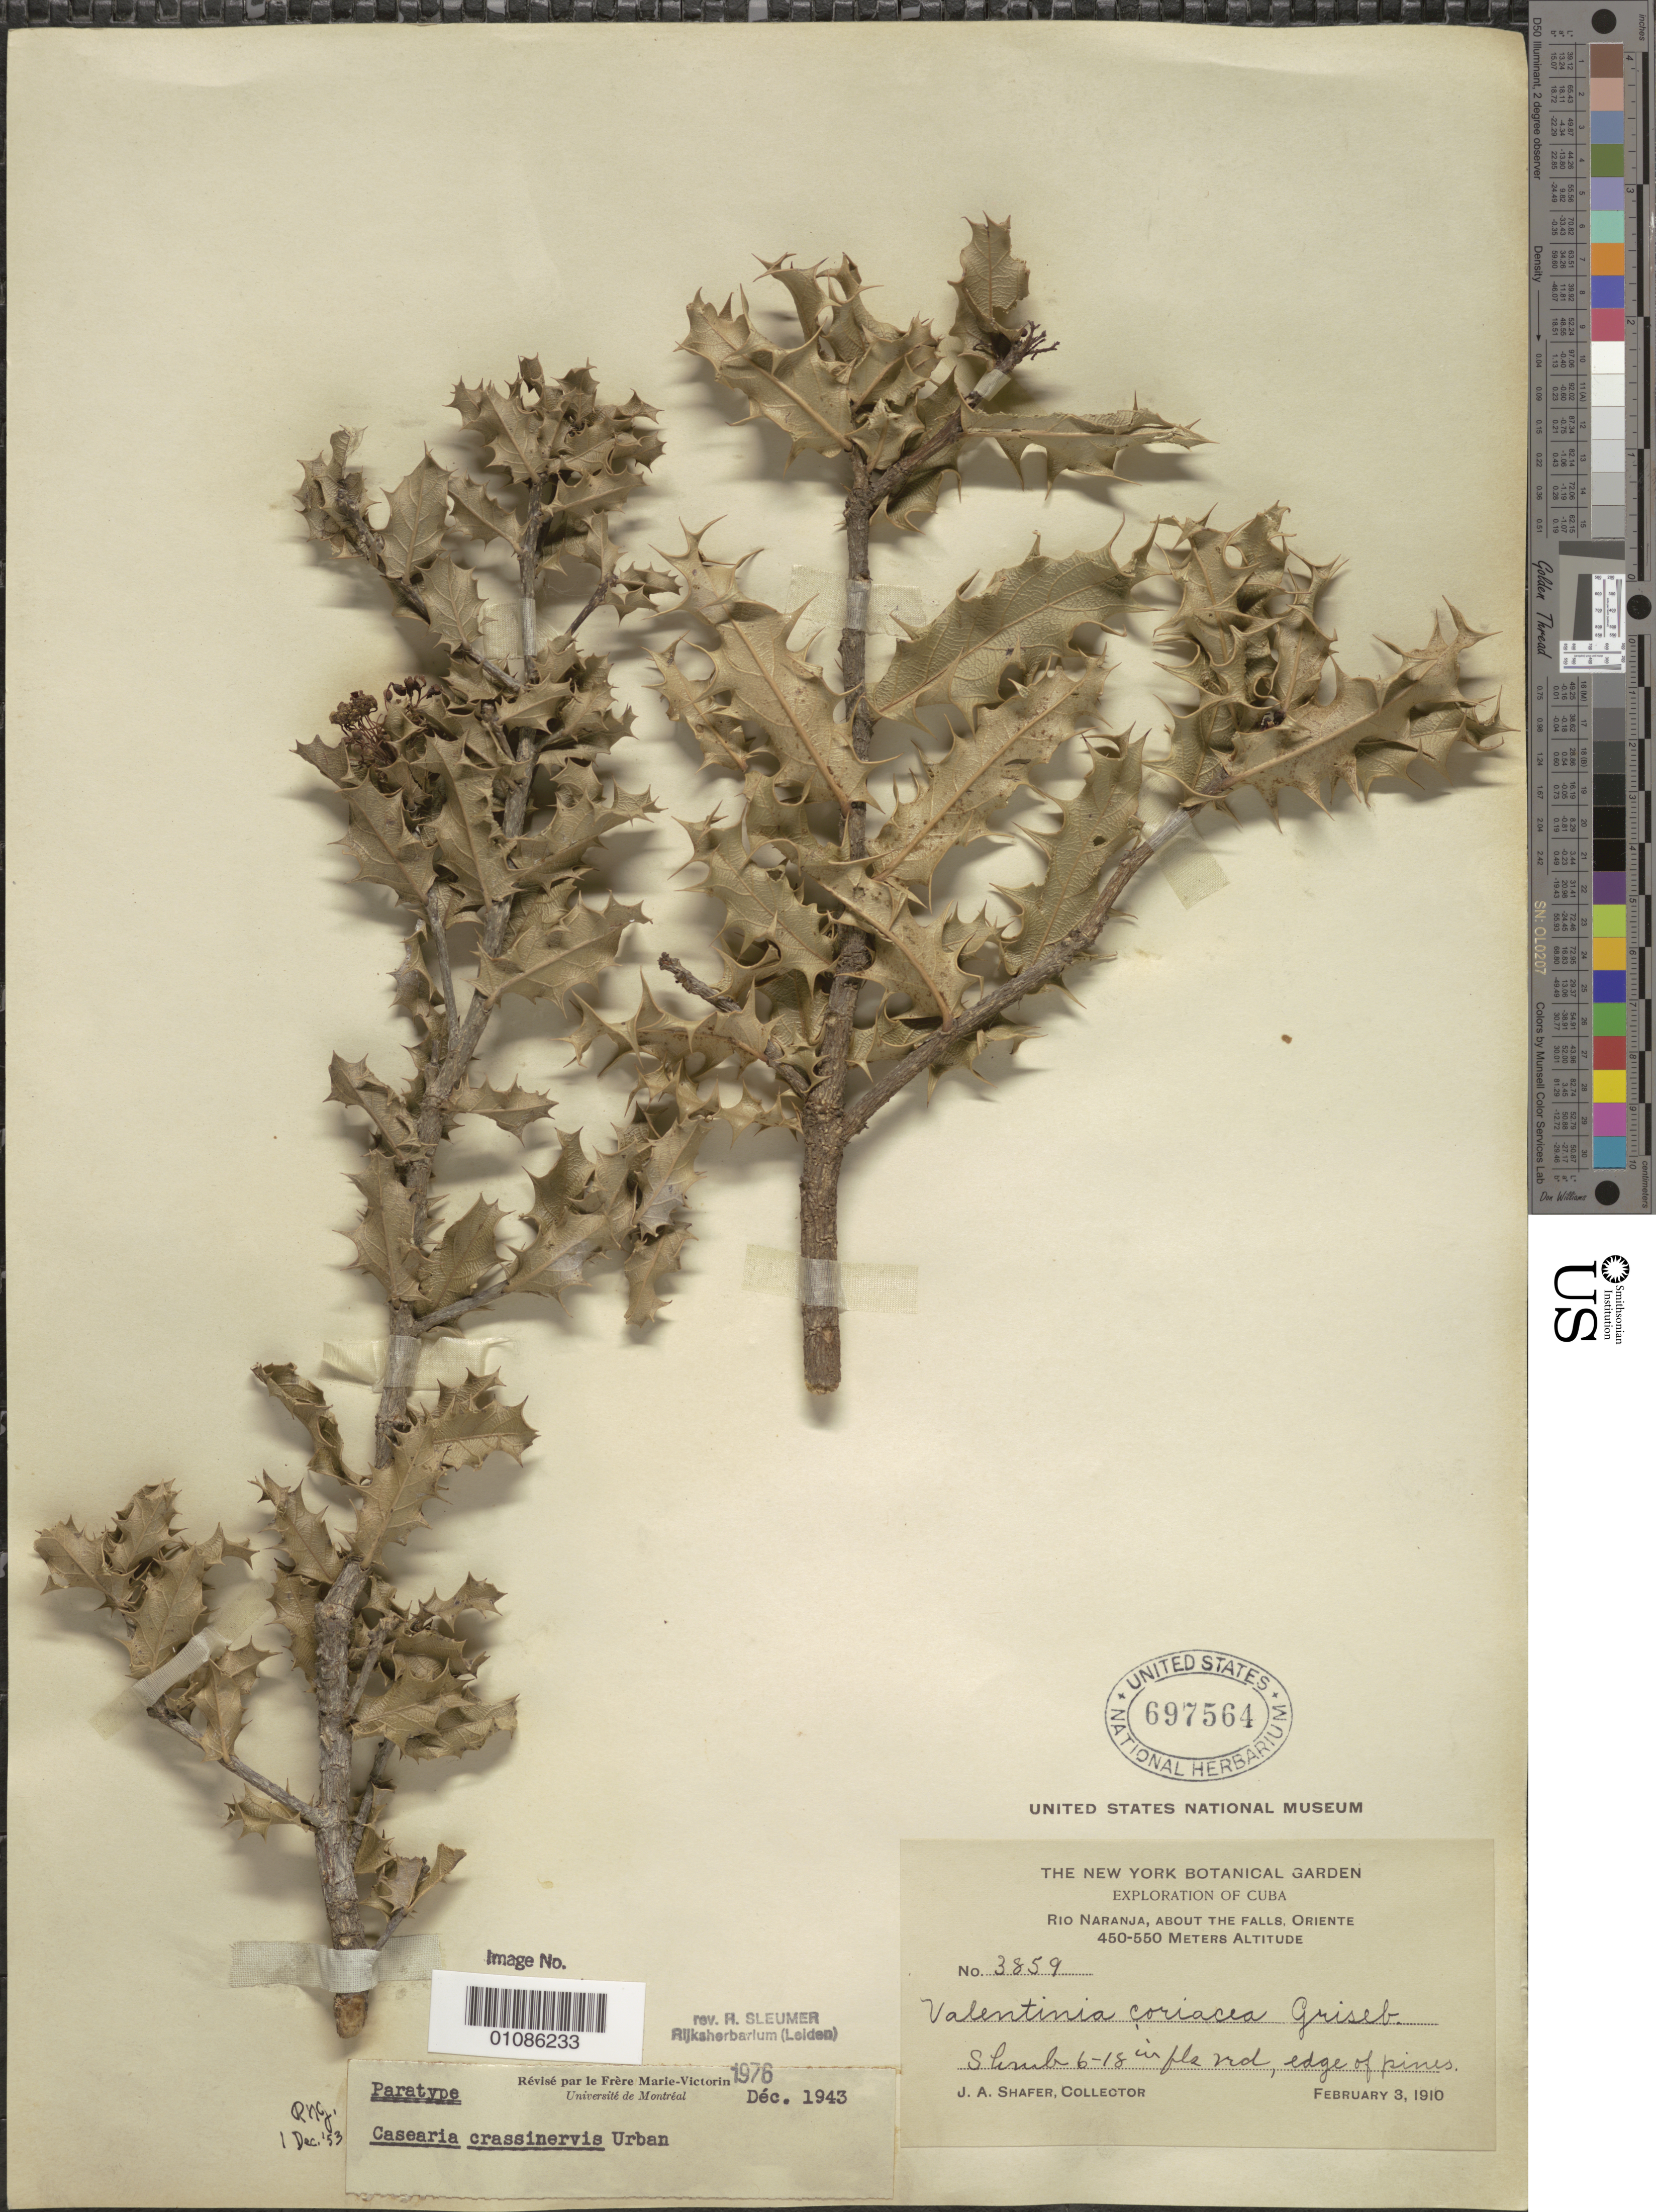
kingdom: Plantae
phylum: Tracheophyta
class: Magnoliopsida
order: Malpighiales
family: Salicaceae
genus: Casearia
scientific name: Casearia crassinervis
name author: Urb.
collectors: J. A. Shafer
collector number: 3859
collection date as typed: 03 Feb 1910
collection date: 1910-02-03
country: Cuba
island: Cuba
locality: Oriente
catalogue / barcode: US 697564